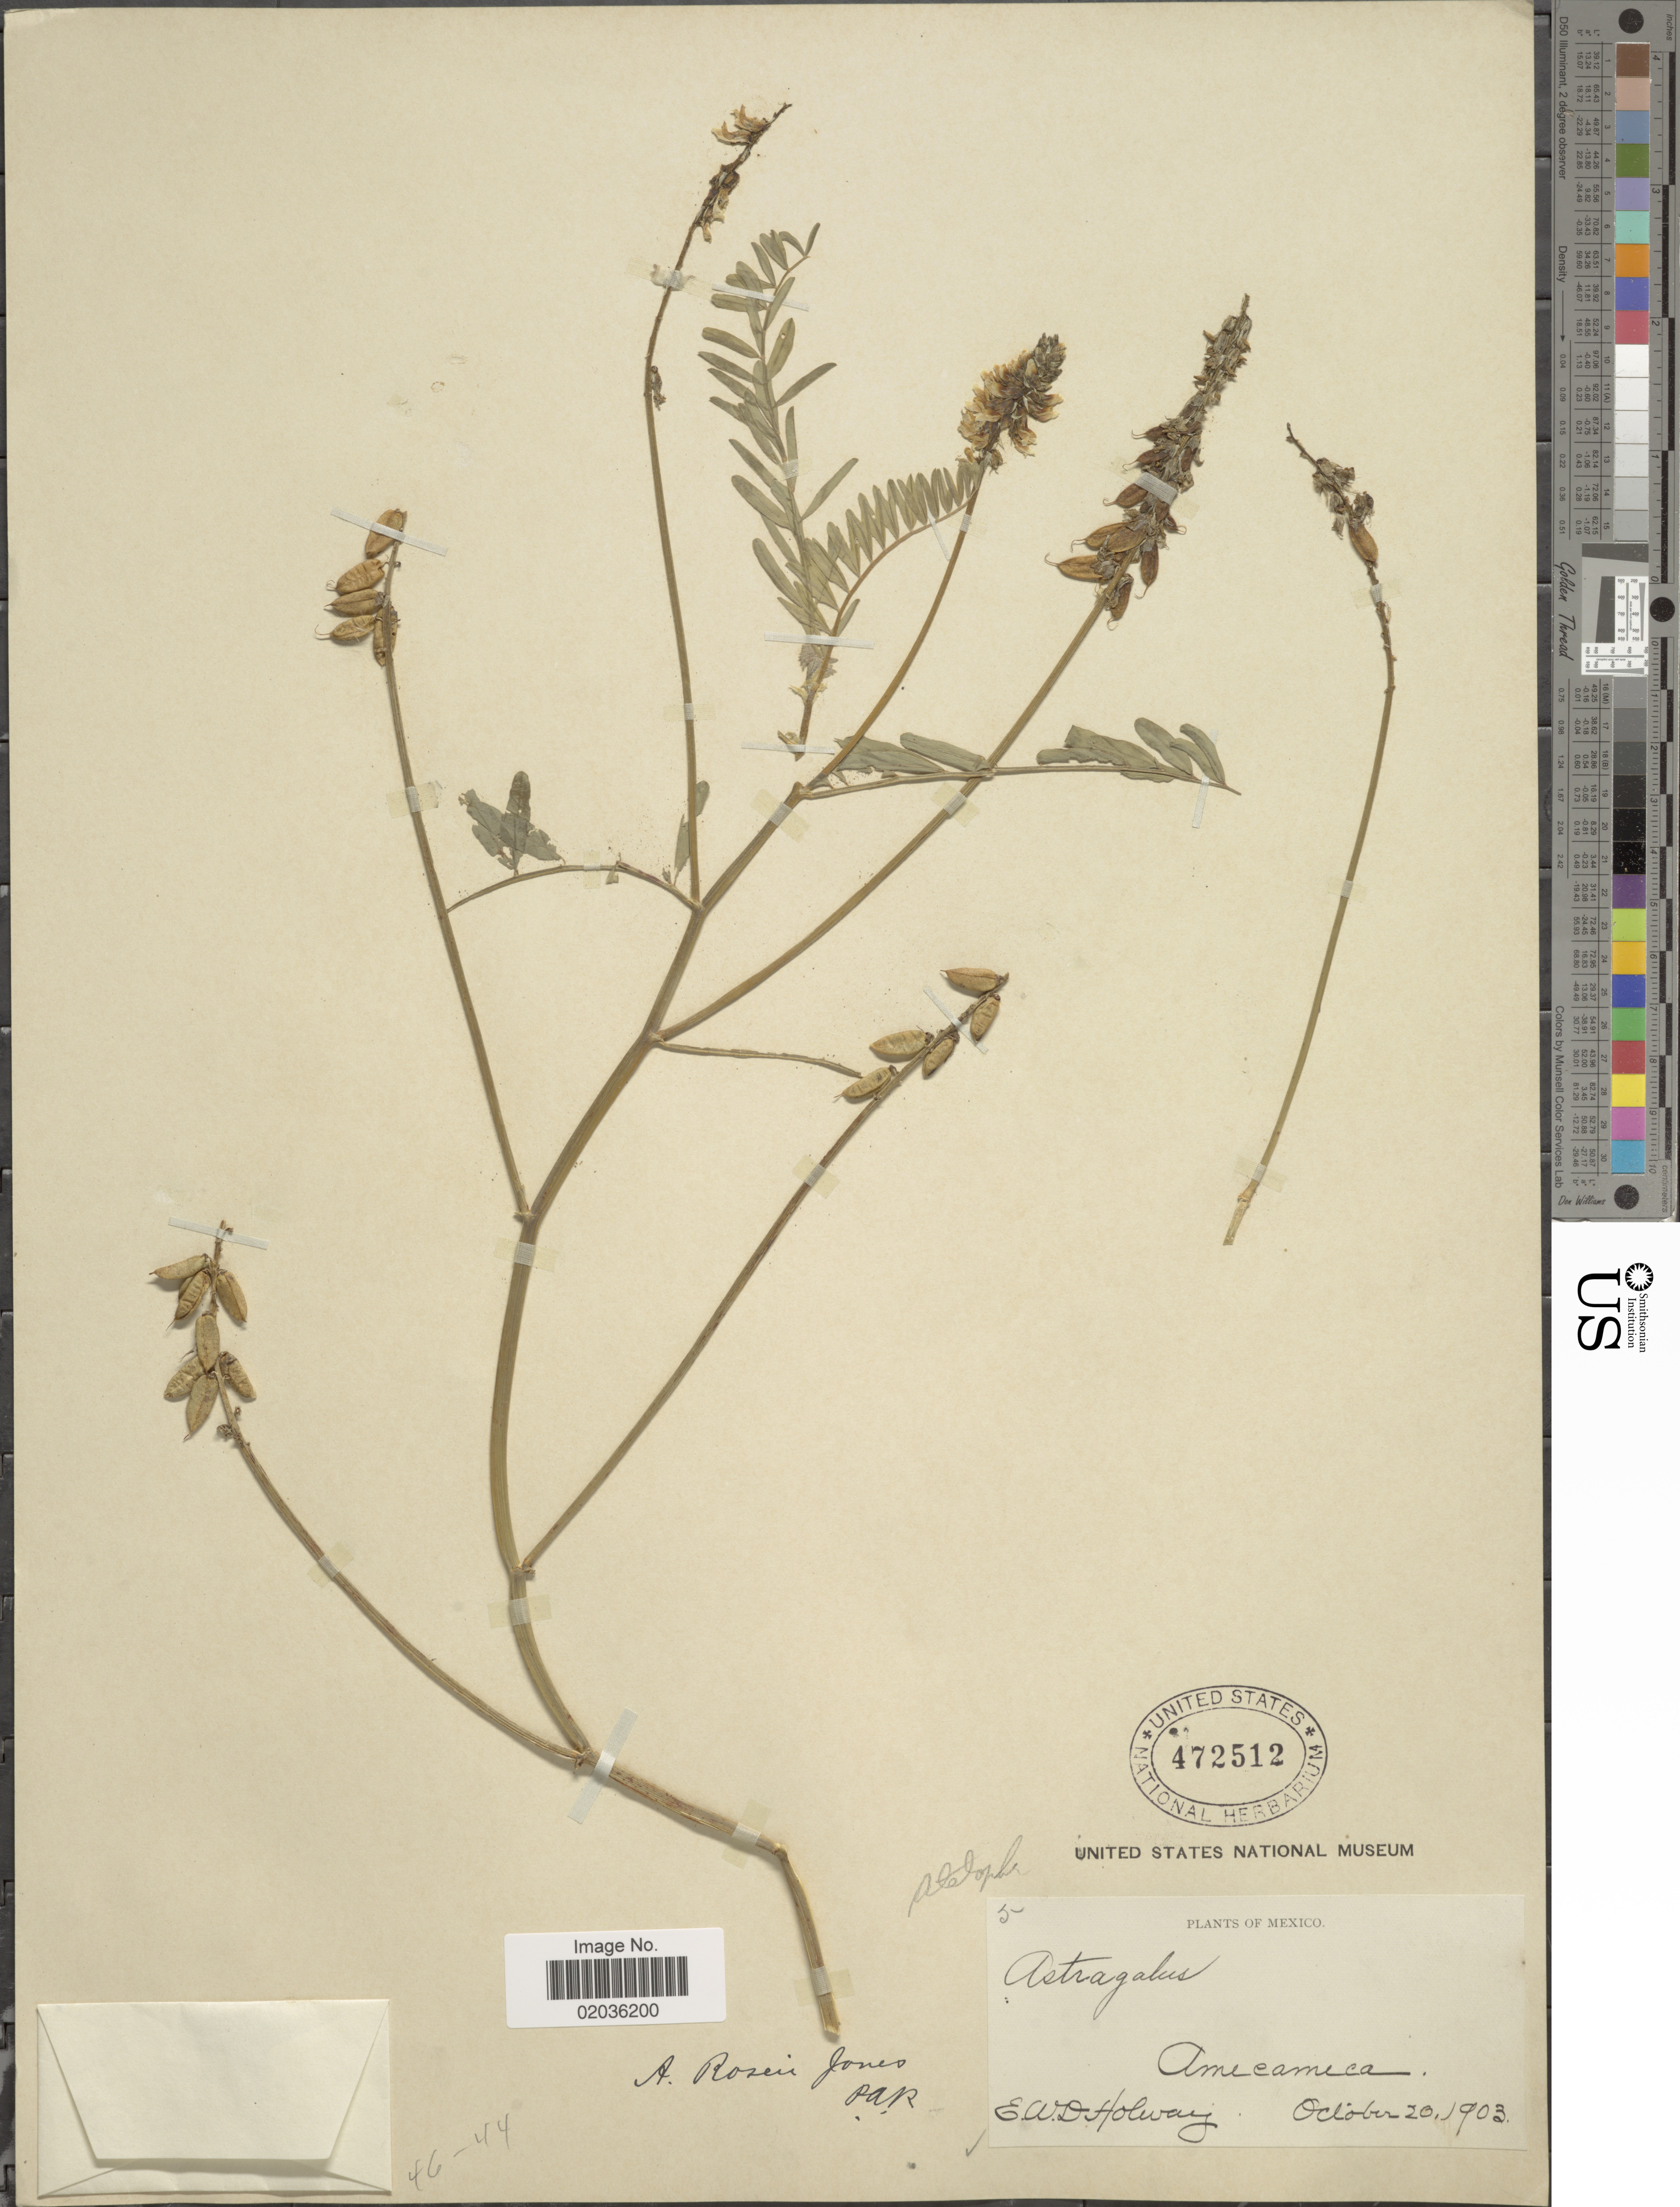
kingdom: Plantae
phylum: Tracheophyta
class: Magnoliopsida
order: Fabales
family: Fabaceae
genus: Astragalus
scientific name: Astragalus micranthus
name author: Desv.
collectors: E. W. D. Holway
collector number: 5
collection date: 1903-10-20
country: Mexico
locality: Amecameca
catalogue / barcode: US 472512